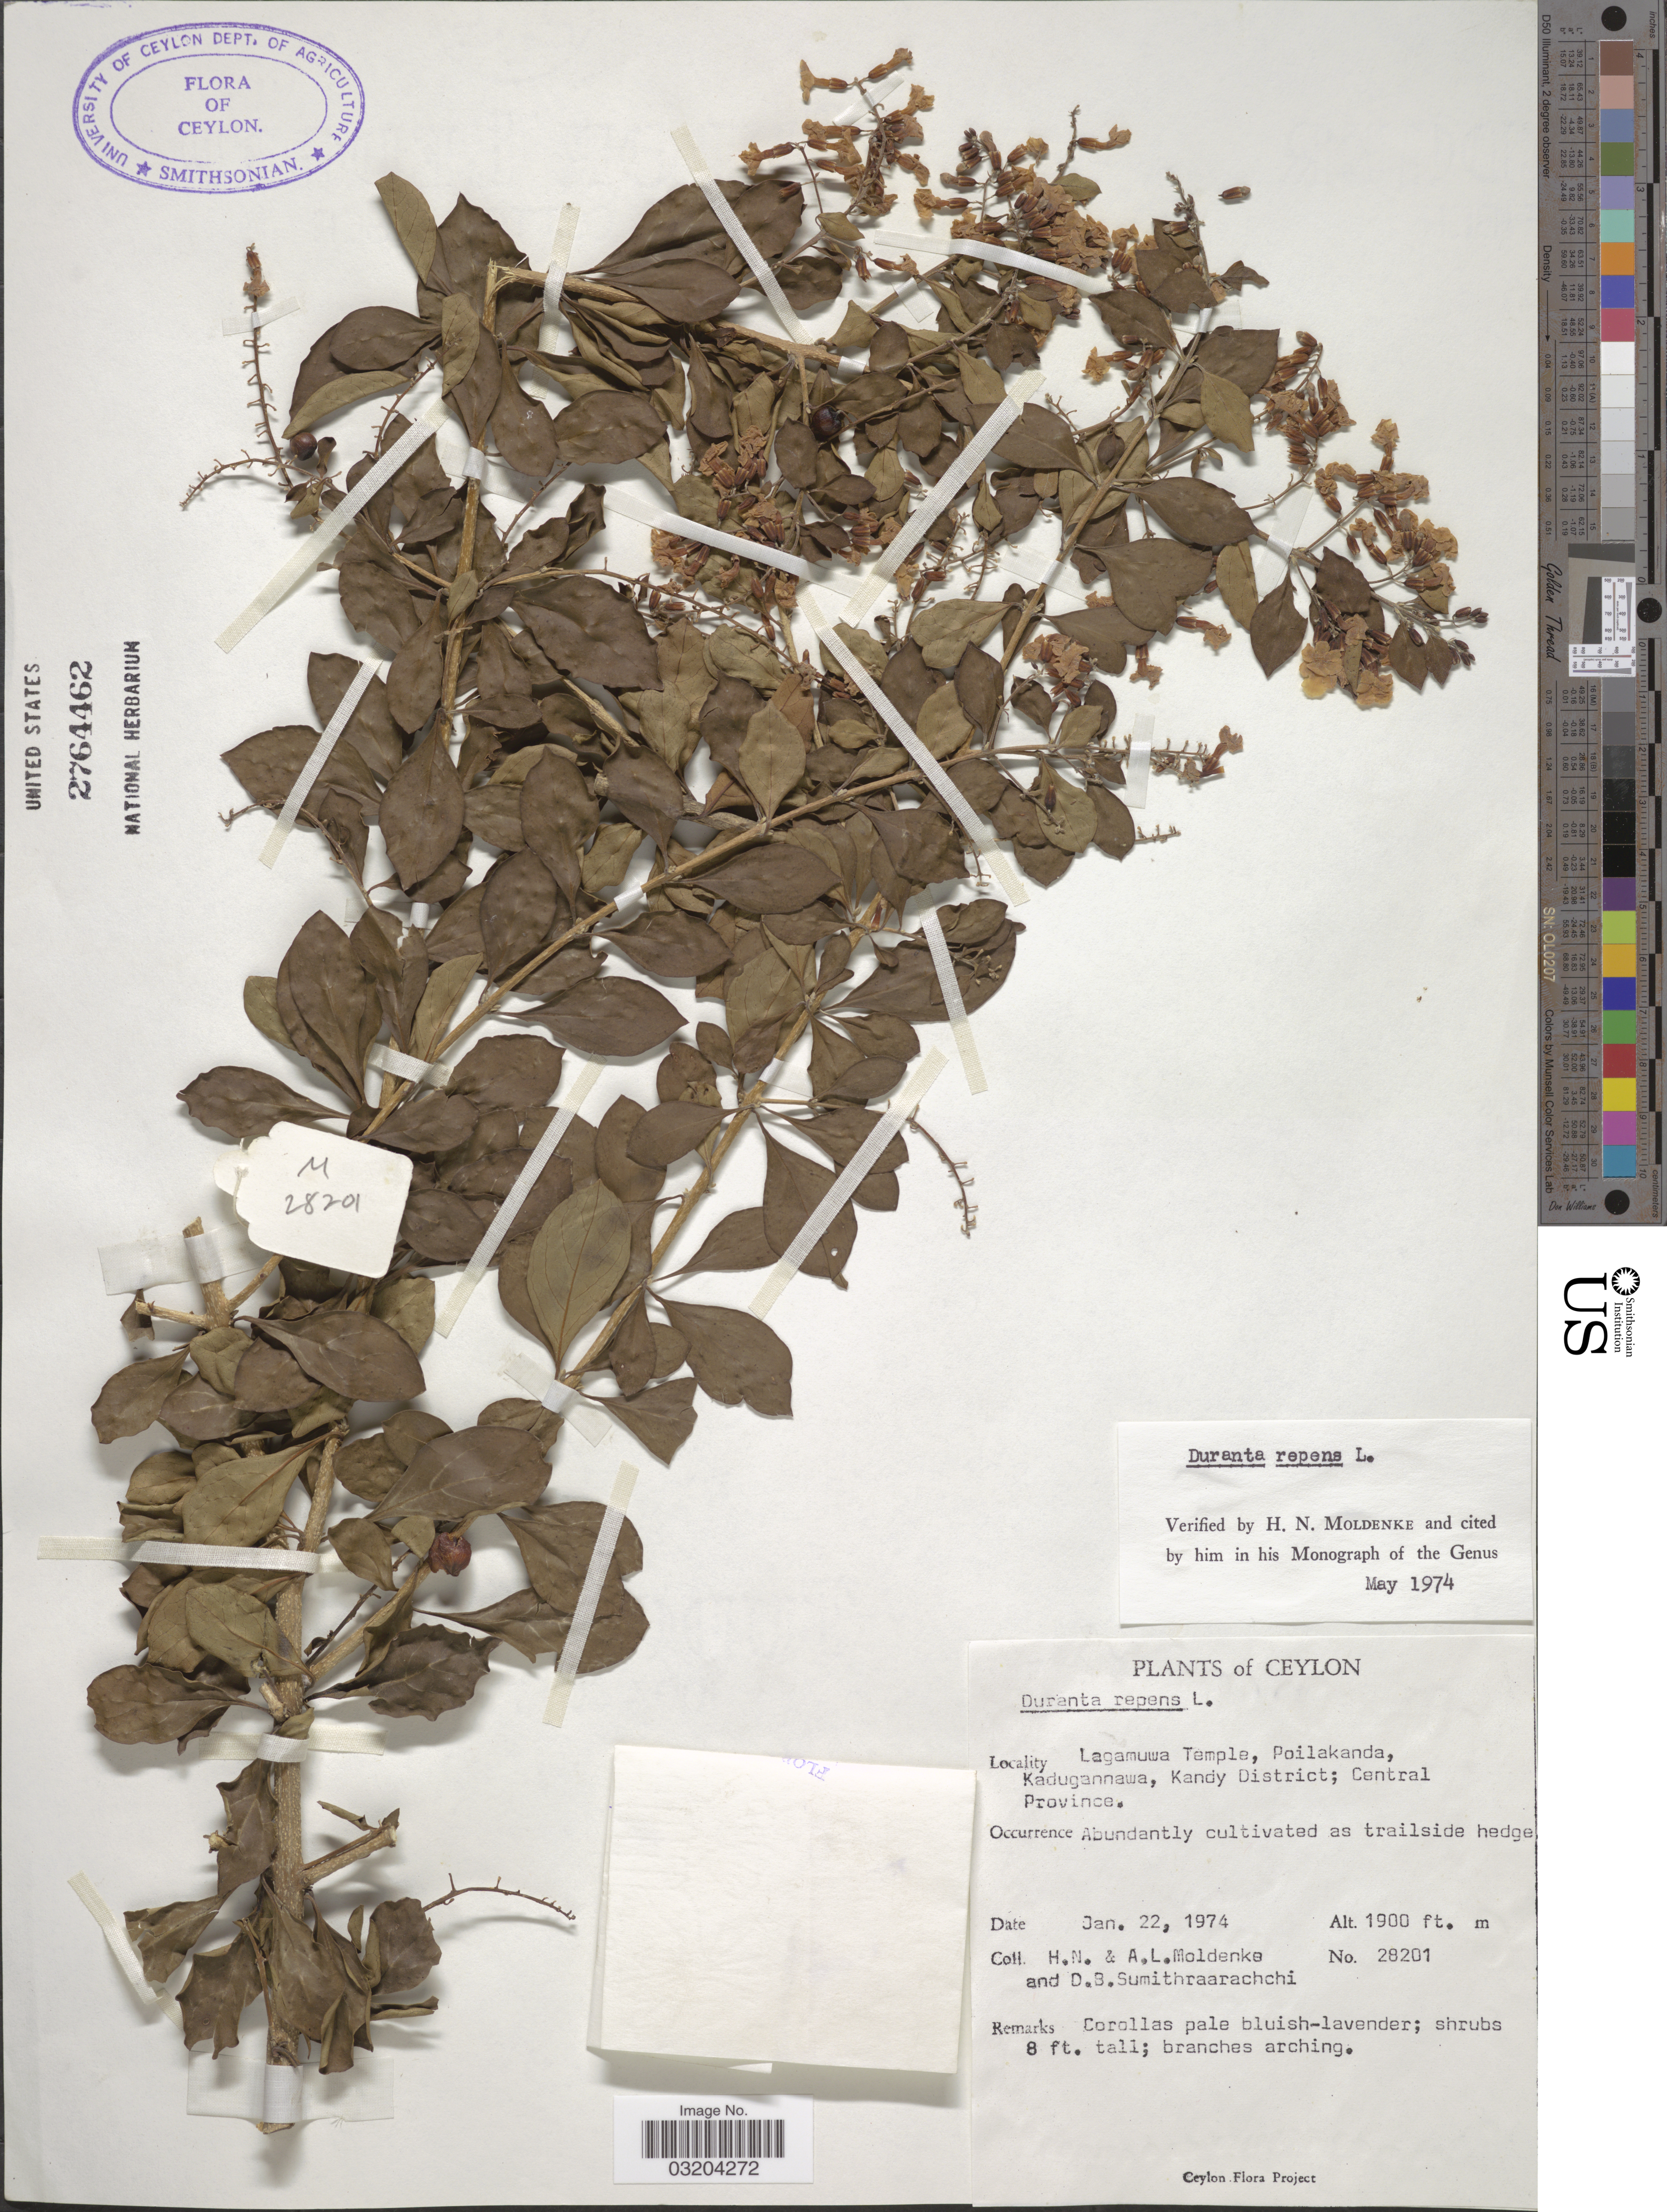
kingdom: Plantae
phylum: Tracheophyta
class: Magnoliopsida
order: Lamiales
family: Verbenaceae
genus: Duranta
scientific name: Duranta erecta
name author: L.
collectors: H. N. Moldenke, A. L. Moldenke & D. B. Sumithraarachchi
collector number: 28201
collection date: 1974-01-22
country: Sri Lanka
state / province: Central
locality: Ceylon. Lagamuwa Temple, Poilakanda, Kadugannawa, Kandy District.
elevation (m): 579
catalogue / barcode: US 2764462